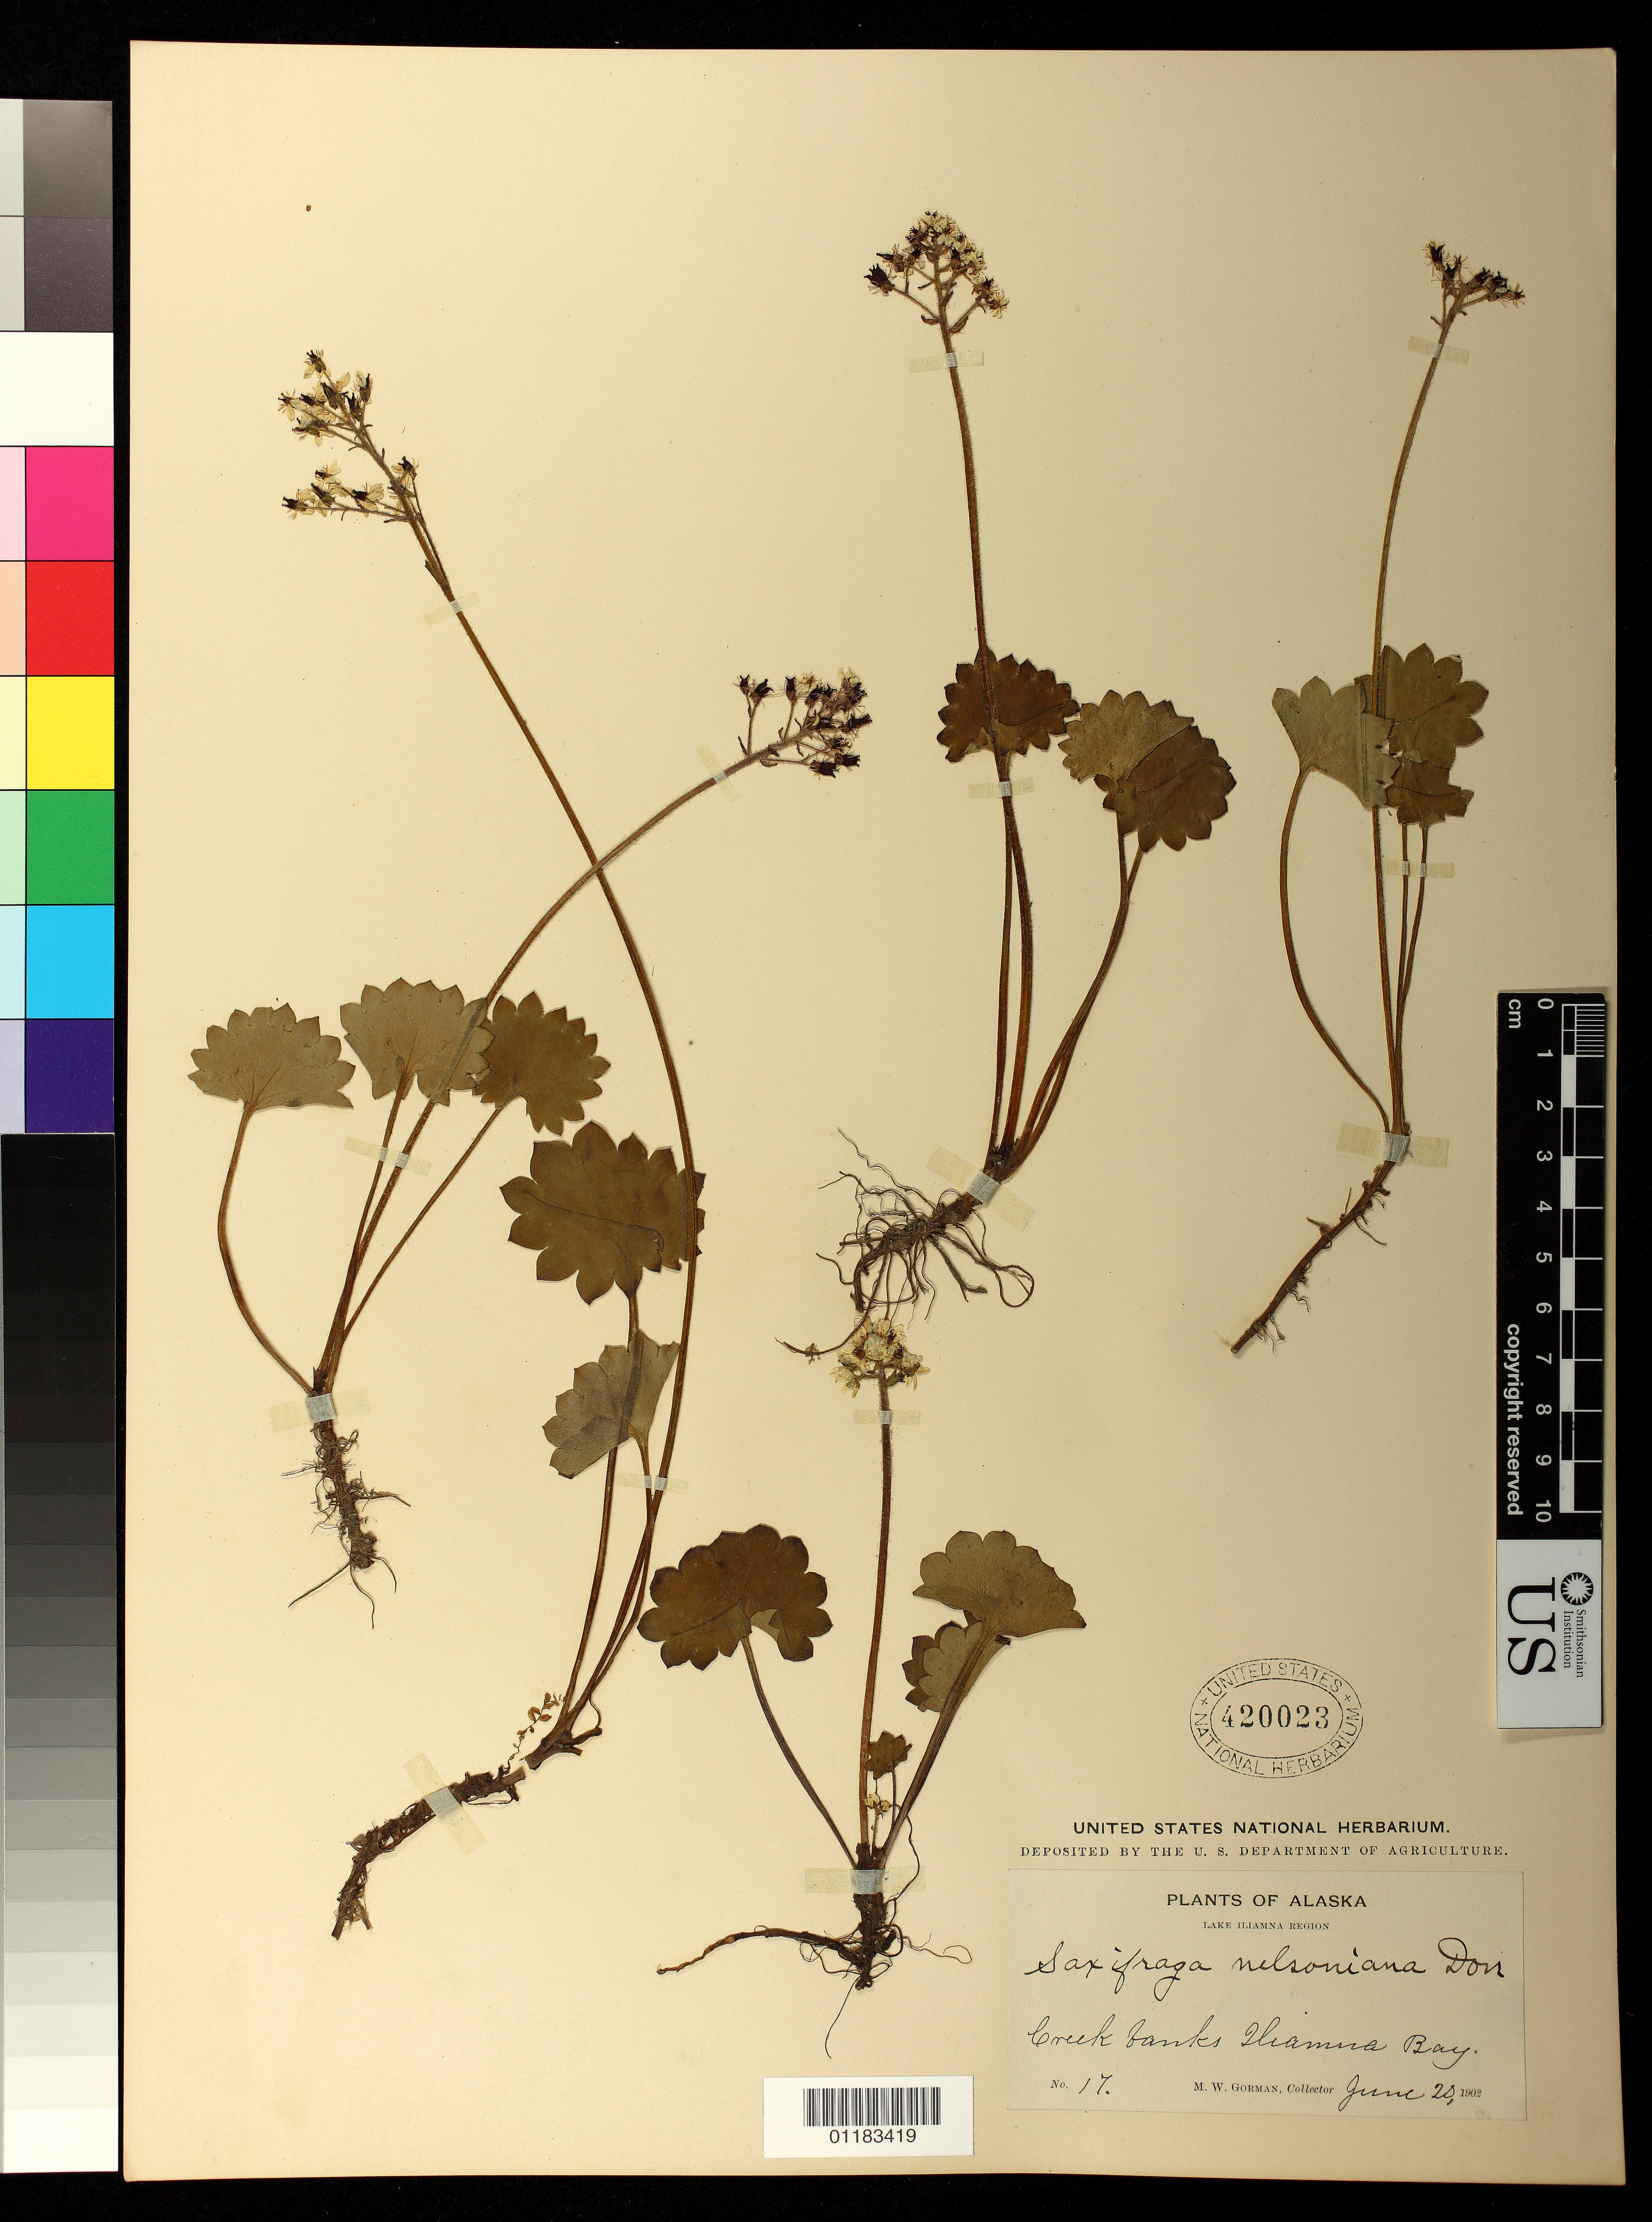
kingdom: Plantae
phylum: Tracheophyta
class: Magnoliopsida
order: Saxifragales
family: Saxifragaceae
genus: Micranthes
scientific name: Micranthes nelsoniana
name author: (D. Don) Small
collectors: M. W. Gorman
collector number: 17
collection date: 1902-06-20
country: United States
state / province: Alaska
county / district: Lake and Peninsula Borough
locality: Creek banks, Iliamna Bay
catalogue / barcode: US 420023